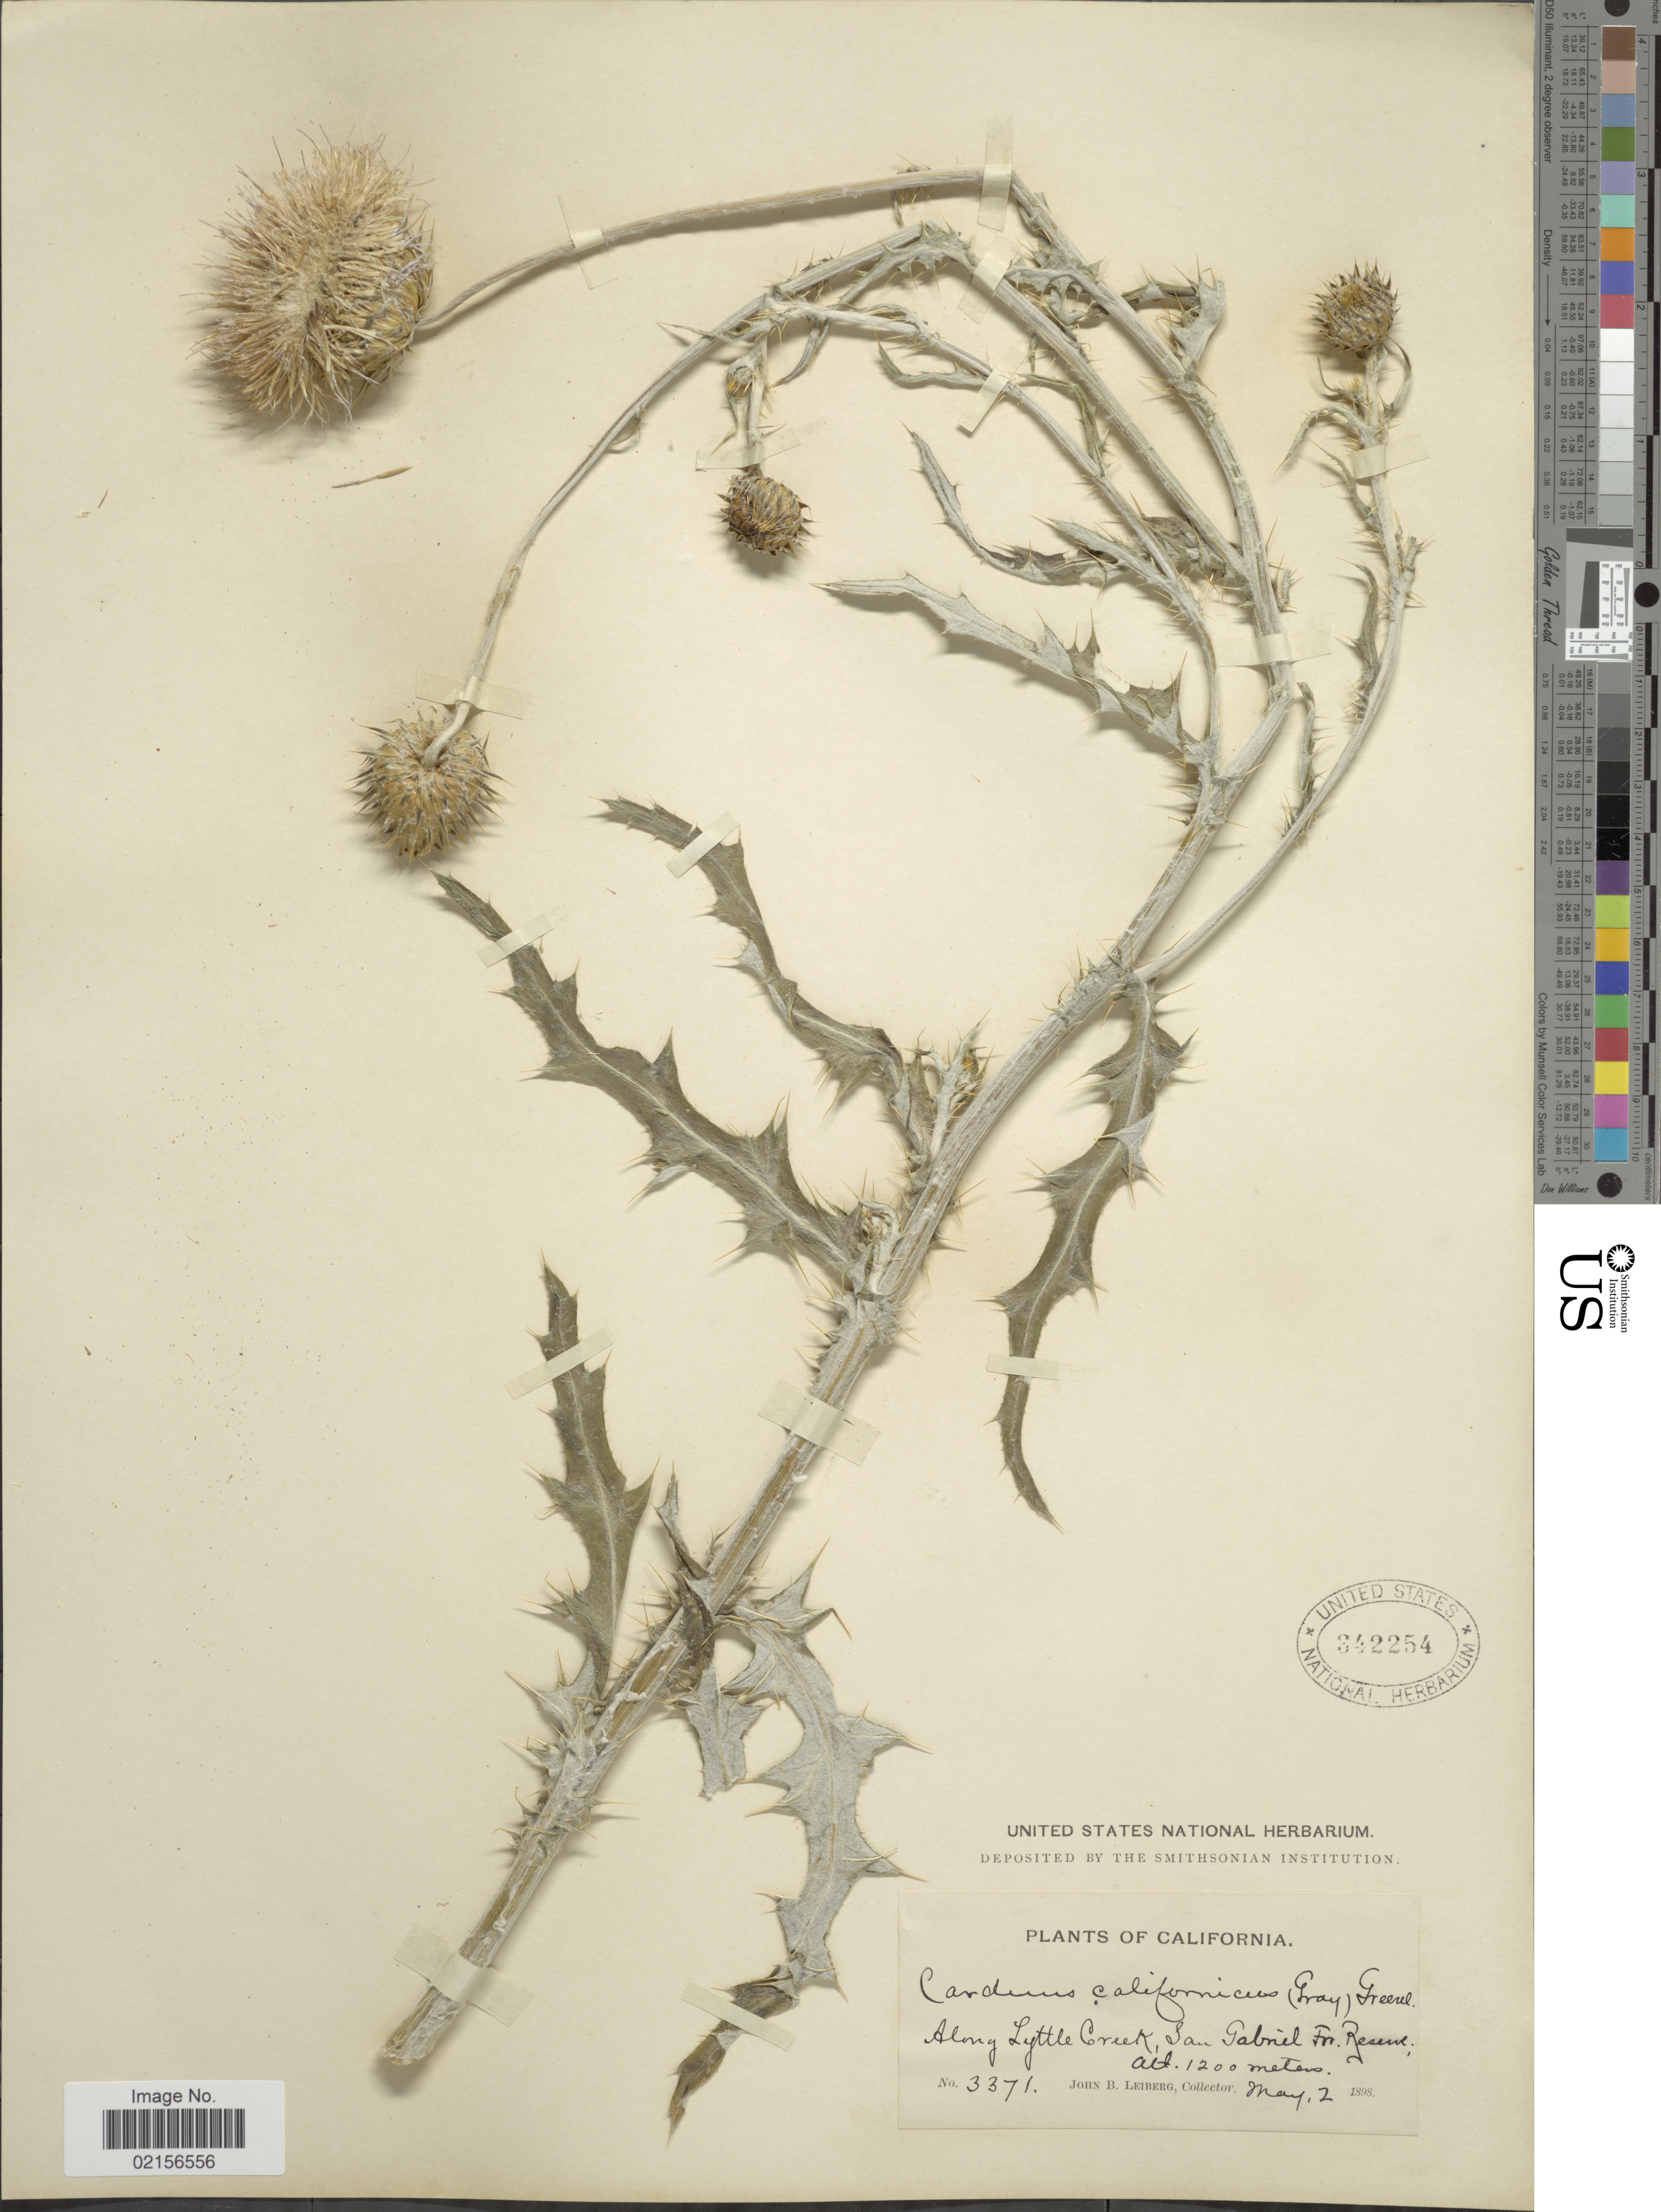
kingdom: Plantae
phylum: Tracheophyta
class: Magnoliopsida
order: Asterales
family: Asteraceae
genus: Cirsium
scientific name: Cirsium occidentale var. californicum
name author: (A. Gray) D.J. Keil & C.E. Turner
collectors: J. Leiberg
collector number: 3371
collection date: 1898-05-02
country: United States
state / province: California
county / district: Los Angeles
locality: Along Lyttle Creek, San Gabriel For Reserve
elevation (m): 1200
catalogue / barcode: US 342254